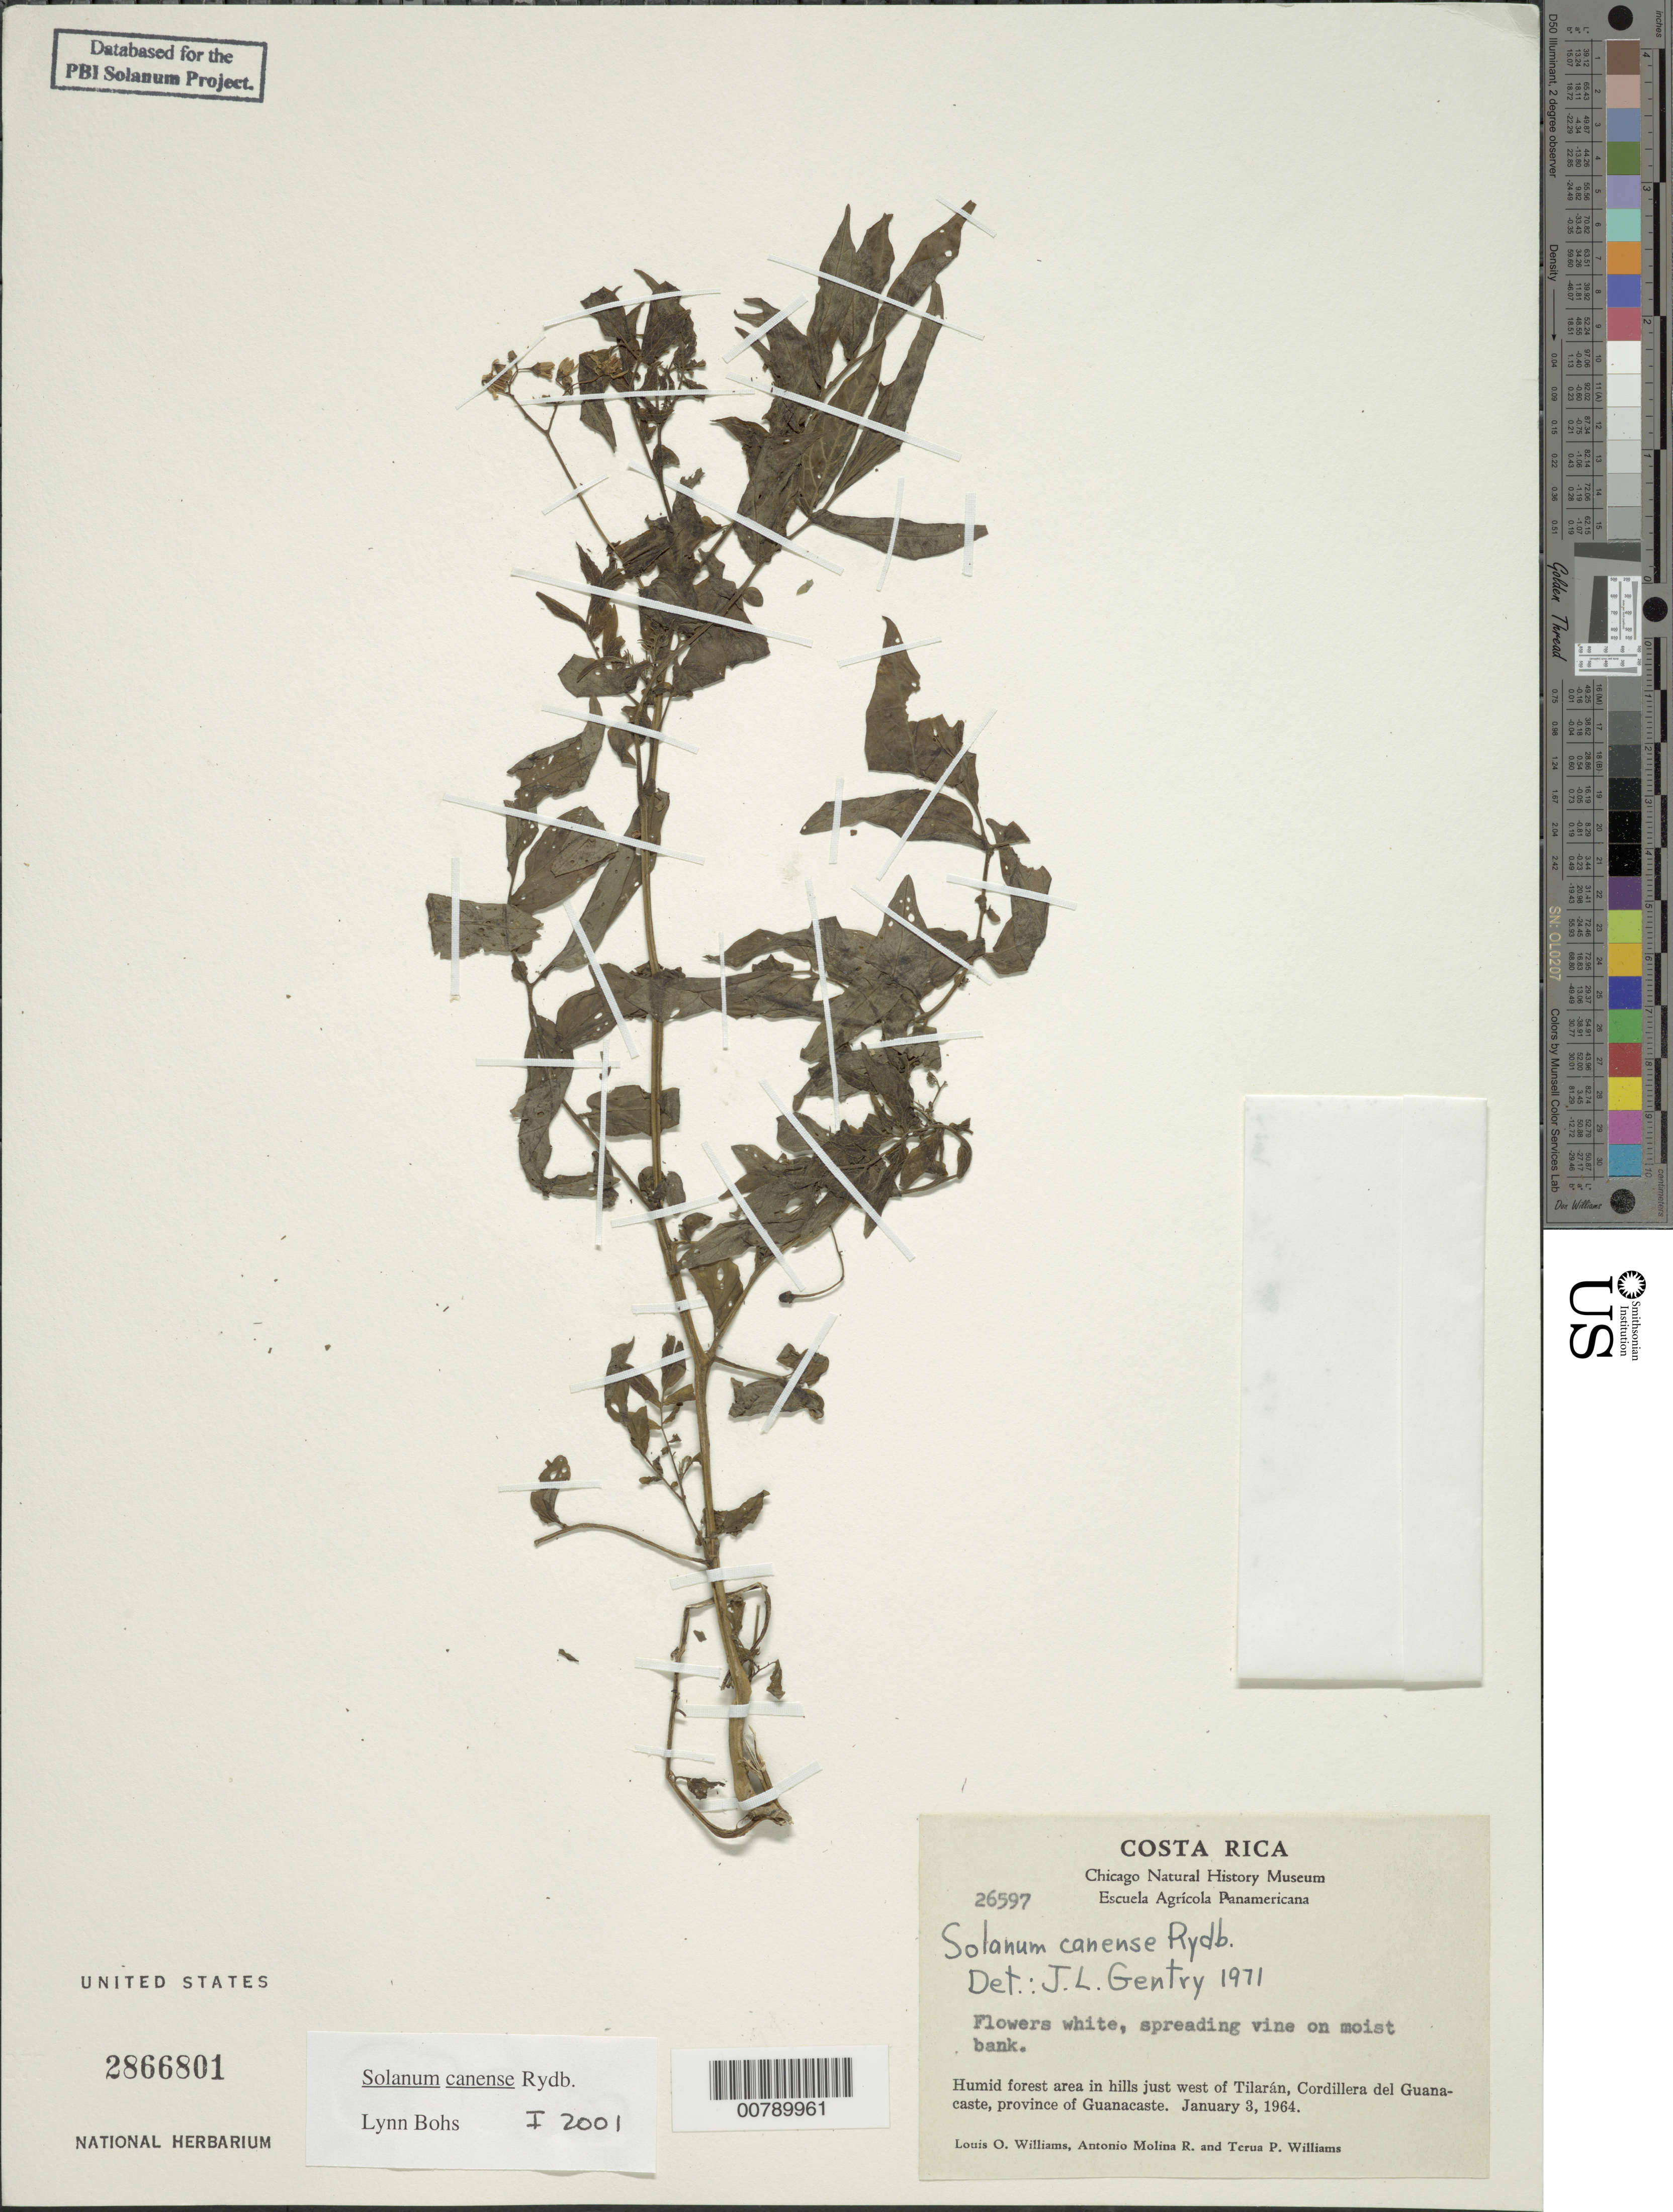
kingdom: Plantae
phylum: Tracheophyta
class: Magnoliopsida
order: Solanales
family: Solanaceae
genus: Solanum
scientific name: Solanum canense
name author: Rydb.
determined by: Bohs, L. A.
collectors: L. O. Williams, A. Molina R., T. P. Williams & D. N. Gibson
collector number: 26597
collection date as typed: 3 Jan 1964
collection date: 1964-01-03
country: Costa Rica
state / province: Guanacaste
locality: In hills just west of Tilarán, Cordillera del Guanacaste.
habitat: Humid forest area. On moist bank.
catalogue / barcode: US 2866801